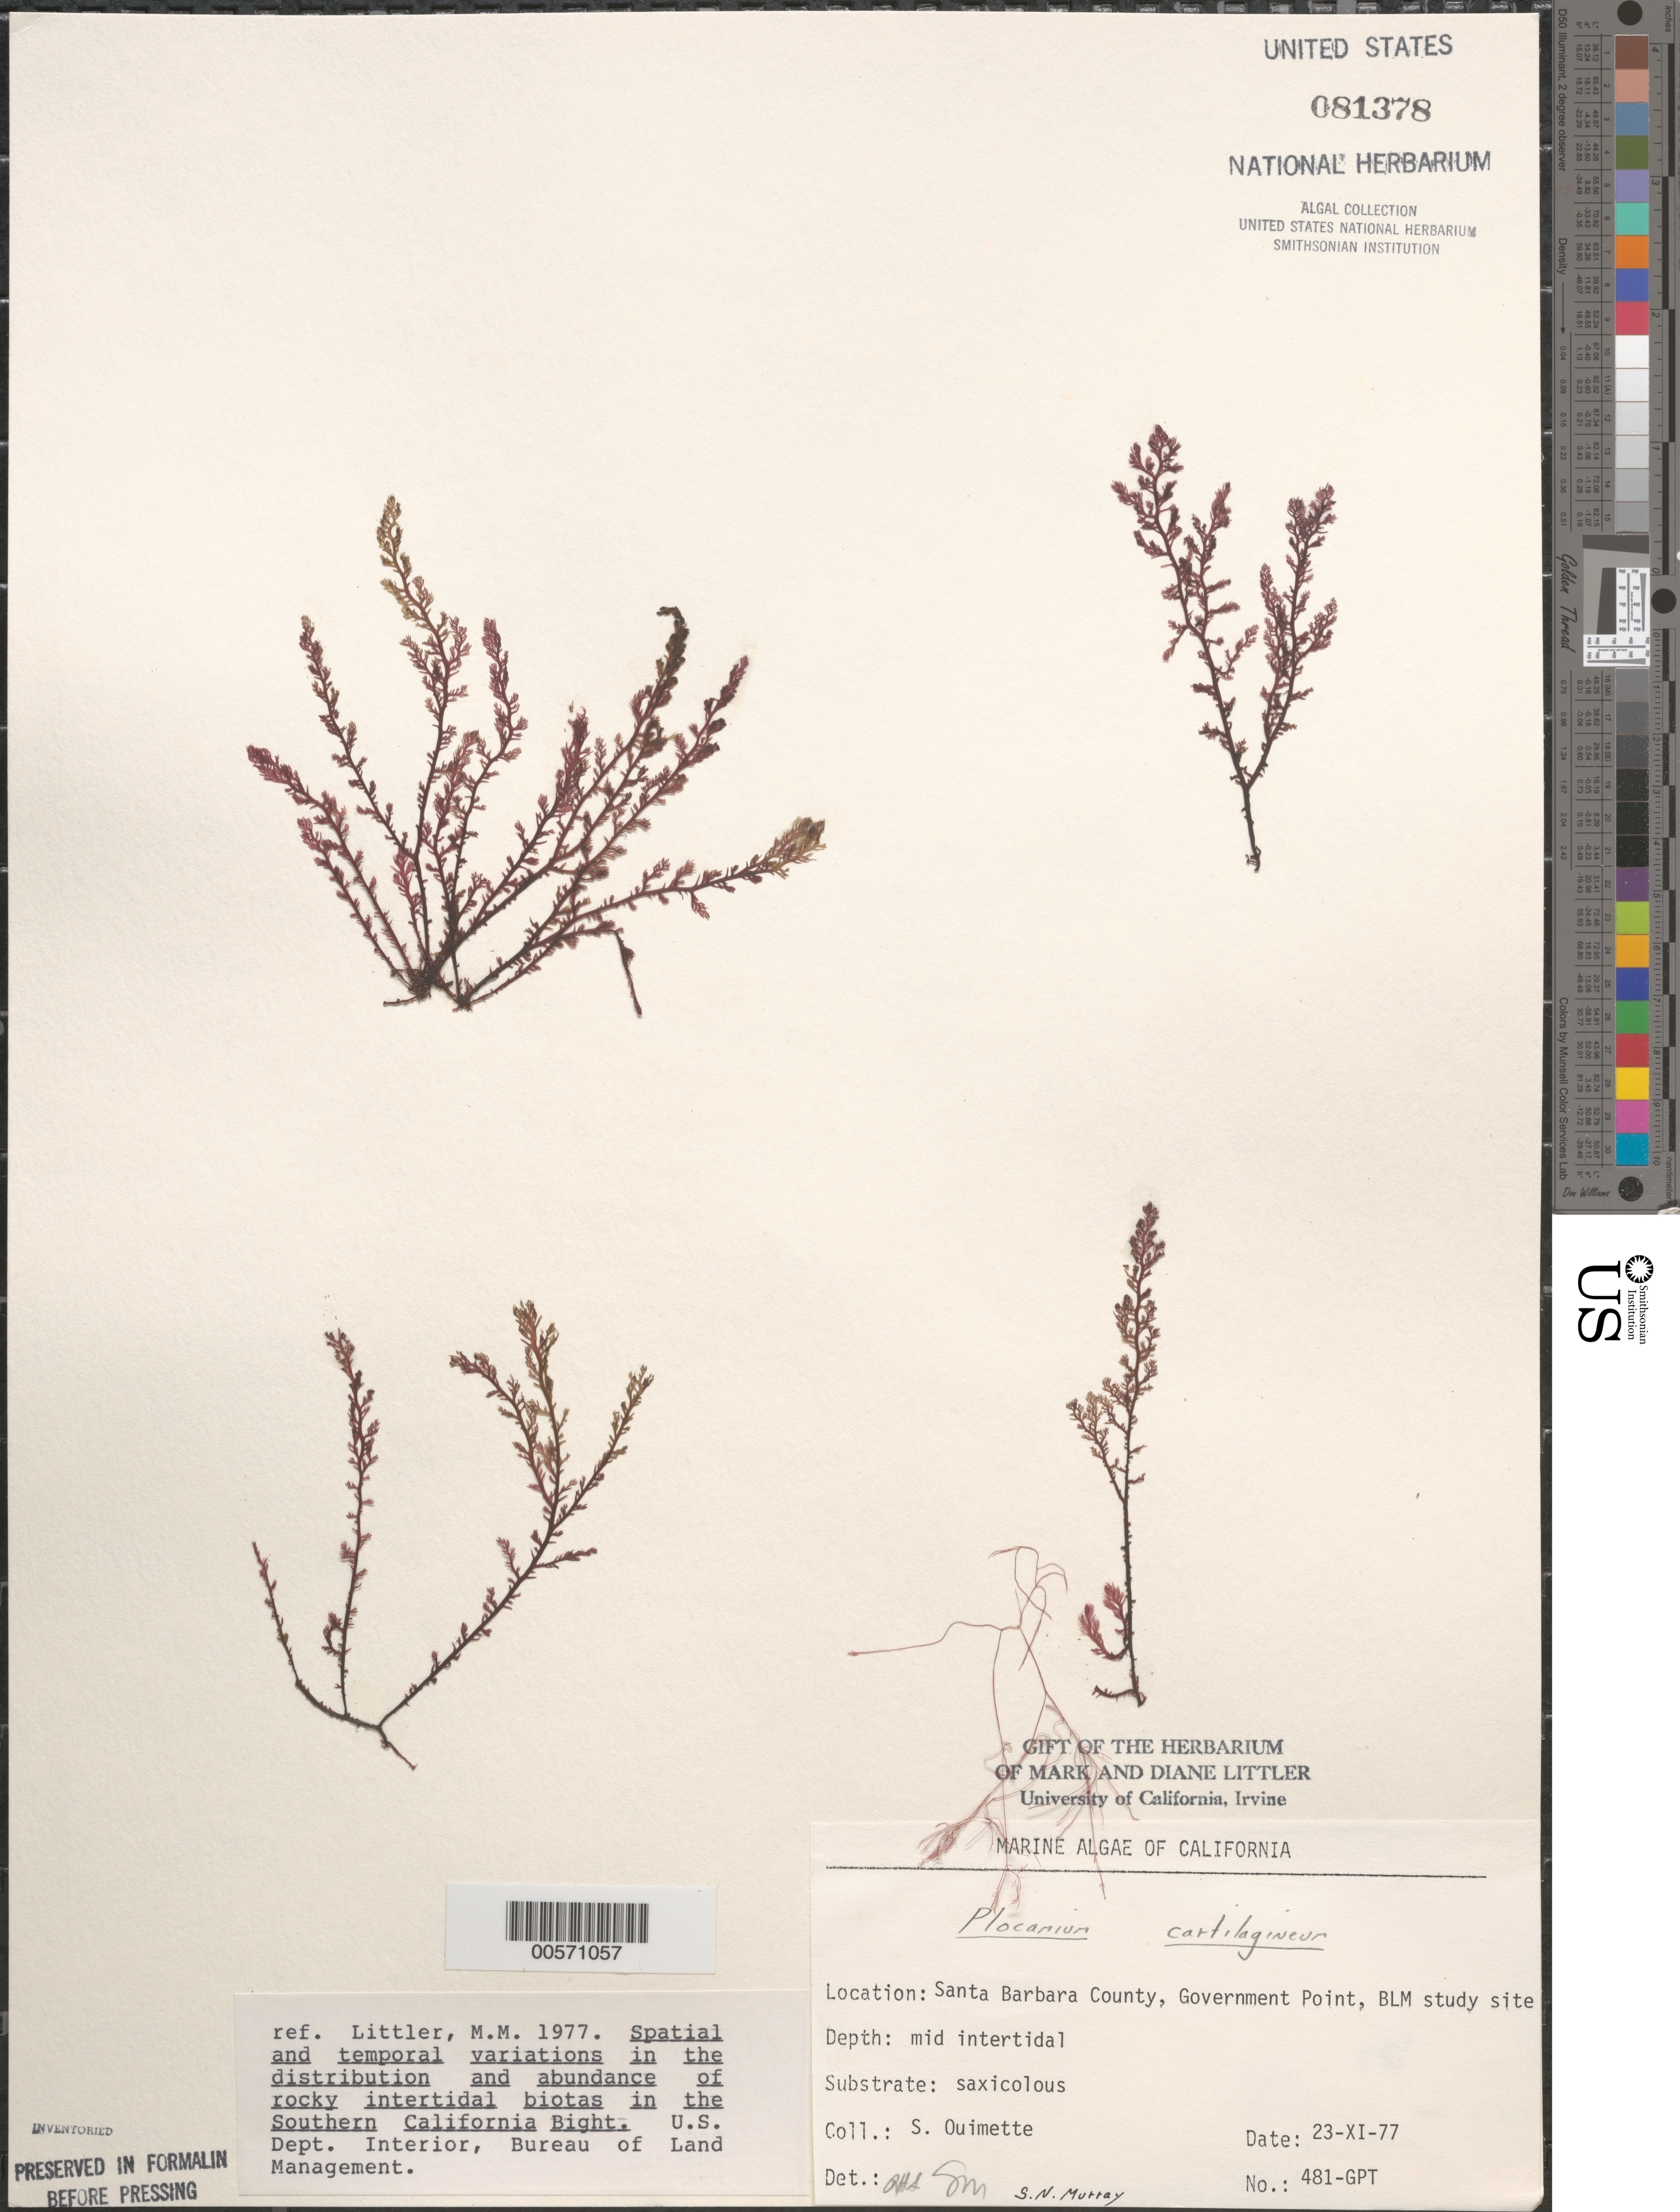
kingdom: Plantae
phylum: Rhodophyta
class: Florideophyceae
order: Plocamiales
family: Plocamiaceae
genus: Plocamium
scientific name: Plocamium cartilagineum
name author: (L.) P.S. Dixon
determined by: Sims, Robert H.; Murray, S. N.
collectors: S. Ouimette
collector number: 481-gpt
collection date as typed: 23 Nov 1977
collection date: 1977-11-23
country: United States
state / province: California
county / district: Santa Barbara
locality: Government Point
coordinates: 34 26'31"N, 120 24'06"W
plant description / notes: BLM-SOCALBIGHT Rocky Intertidal Survey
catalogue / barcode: US 81378